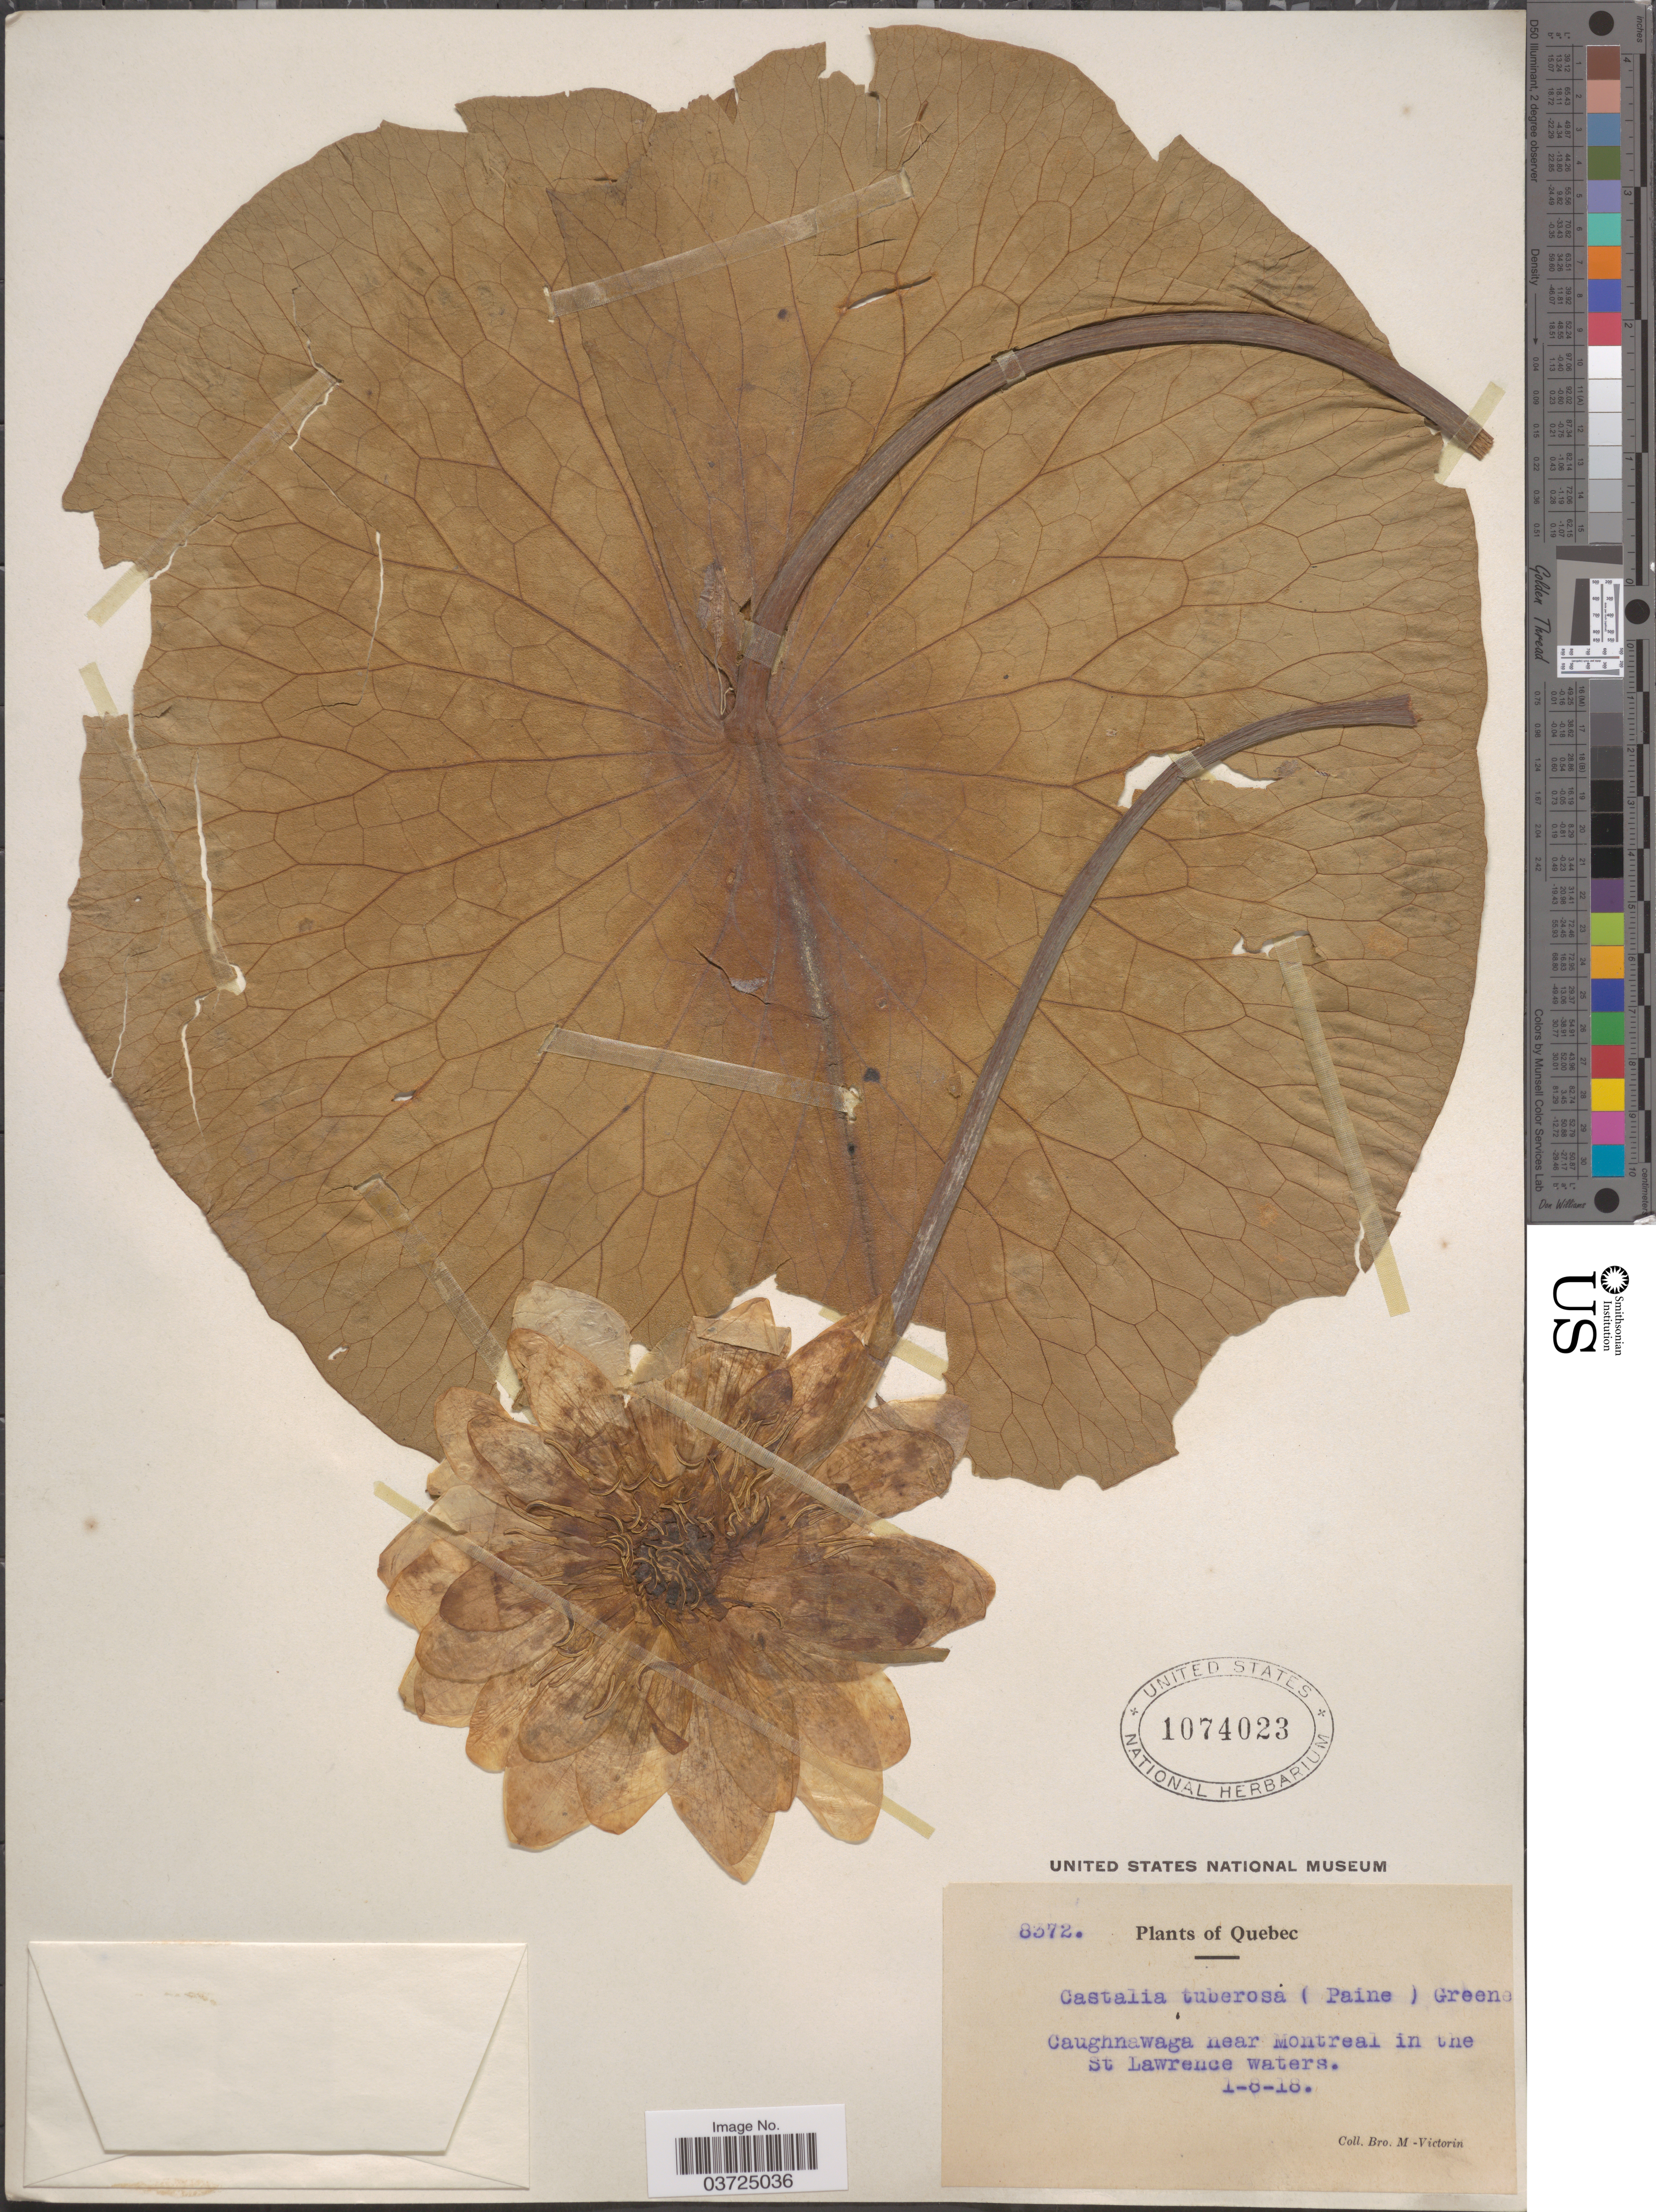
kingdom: Plantae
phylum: Tracheophyta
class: Magnoliopsida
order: Nymphaeales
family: Nymphaeaceae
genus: Nymphaea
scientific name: Nymphaea tuberosa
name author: Paine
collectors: Fr. Marie-Victorin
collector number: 8372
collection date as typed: Transcribed d/m/y: 1/8/18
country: Canada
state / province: Quebec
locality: Caughnawaga near Montreal in the St Lawrence waters.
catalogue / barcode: US 1074023